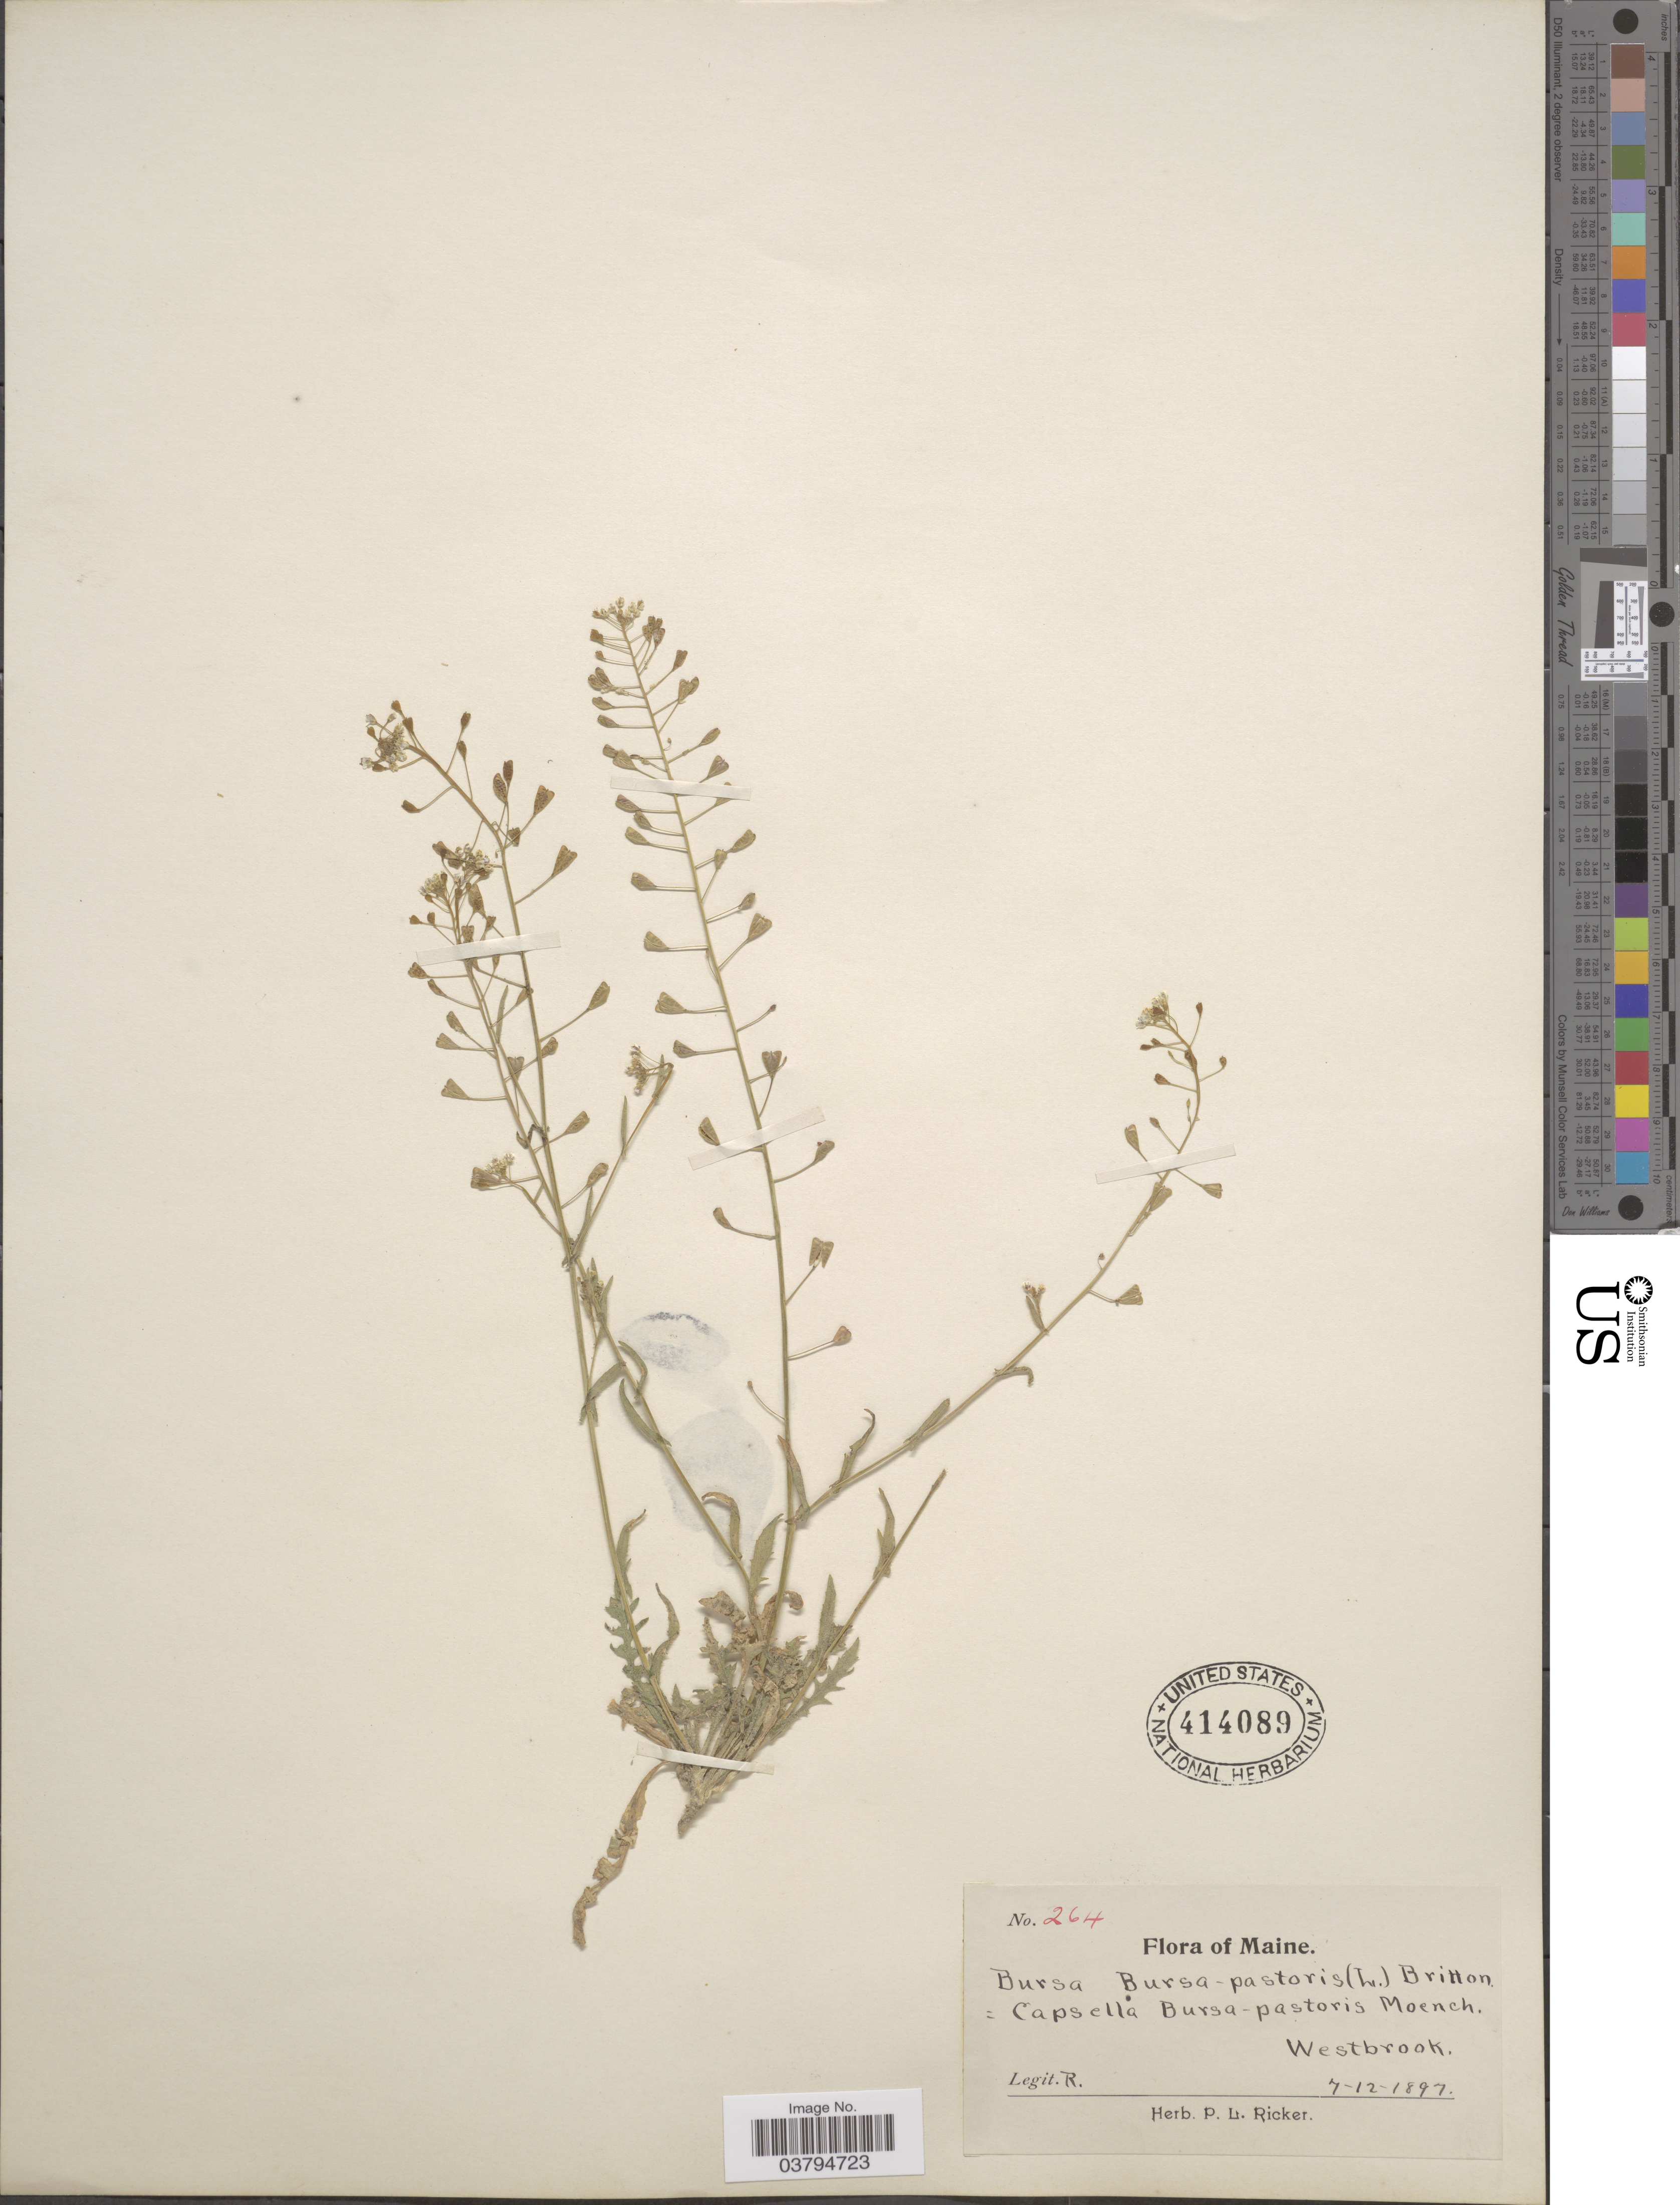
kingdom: Plantae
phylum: Tracheophyta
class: Magnoliopsida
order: Brassicales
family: Brassicaceae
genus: Capsella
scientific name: Capsella bursa-pastoris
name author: (L.) Medik.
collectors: P. Ricker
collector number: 264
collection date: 1897-07-12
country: United States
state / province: Maine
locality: Westbrook.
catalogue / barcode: US 414089